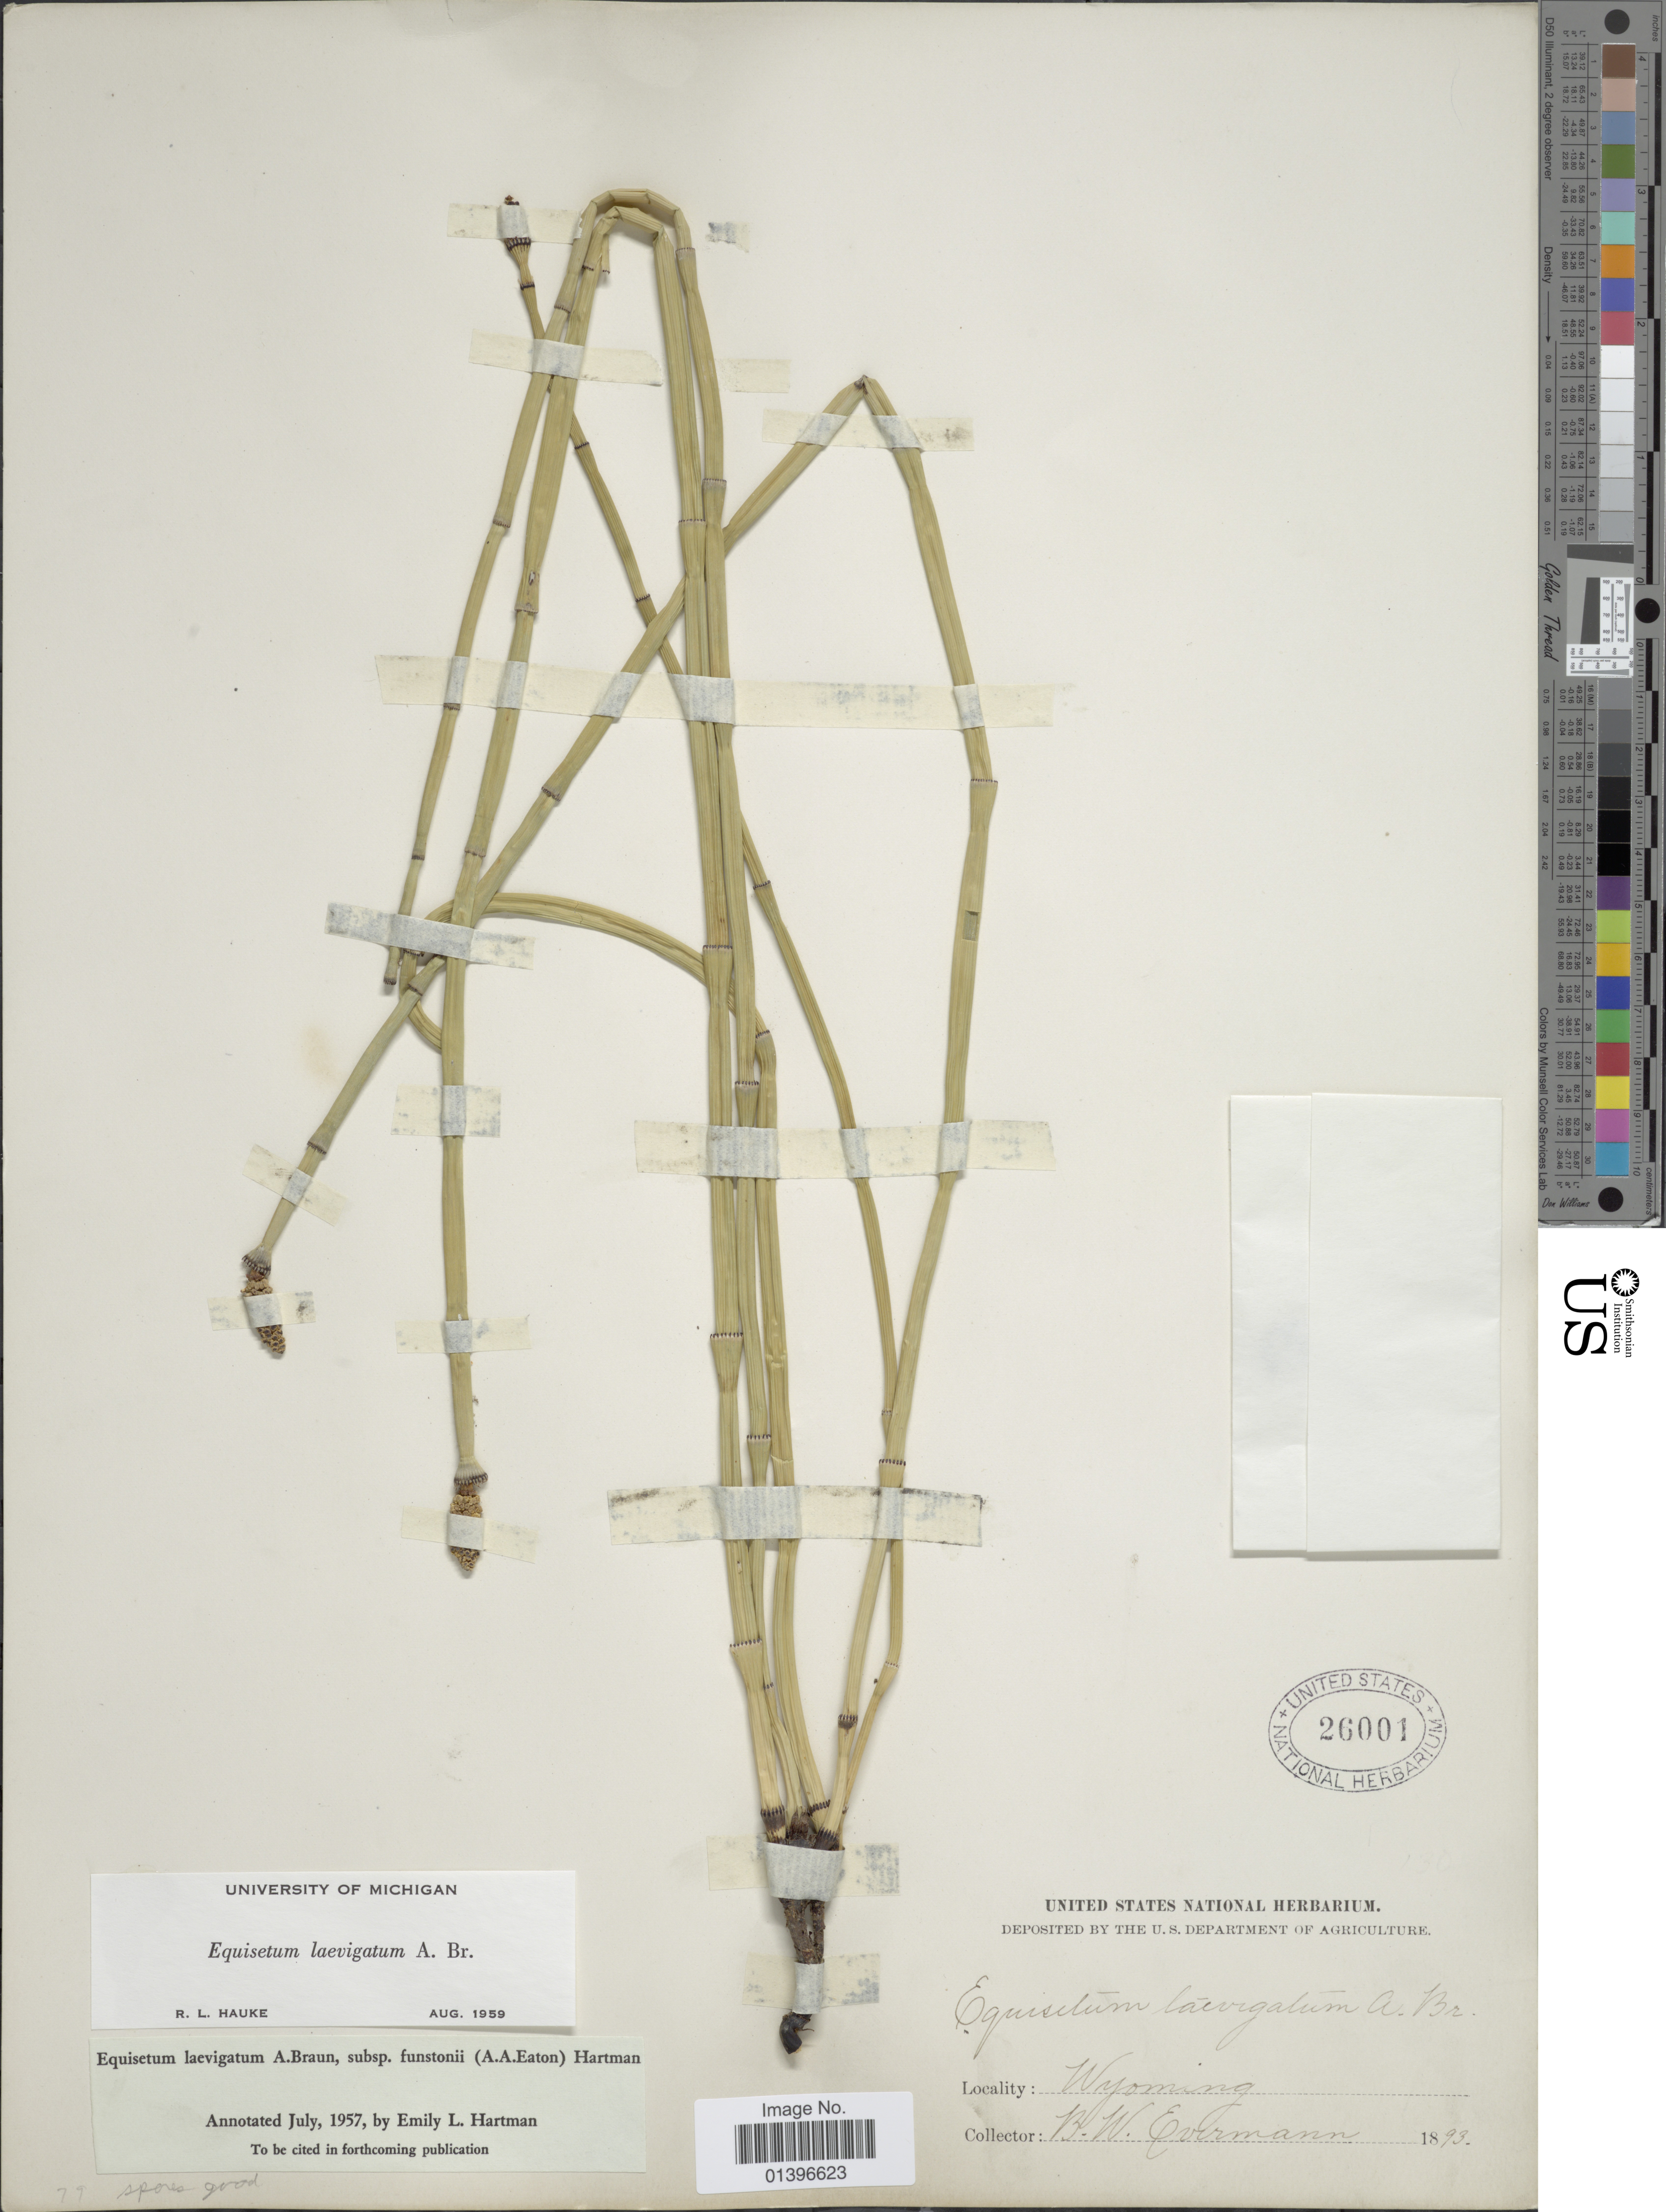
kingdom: Plantae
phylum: Tracheophyta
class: Polypodiopsida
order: Equisetales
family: Equisetaceae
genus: Equisetum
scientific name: Equisetum laevigatum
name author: A. Braun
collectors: B. W. Evermann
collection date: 1893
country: United States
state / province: Wyoming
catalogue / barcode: US 26001